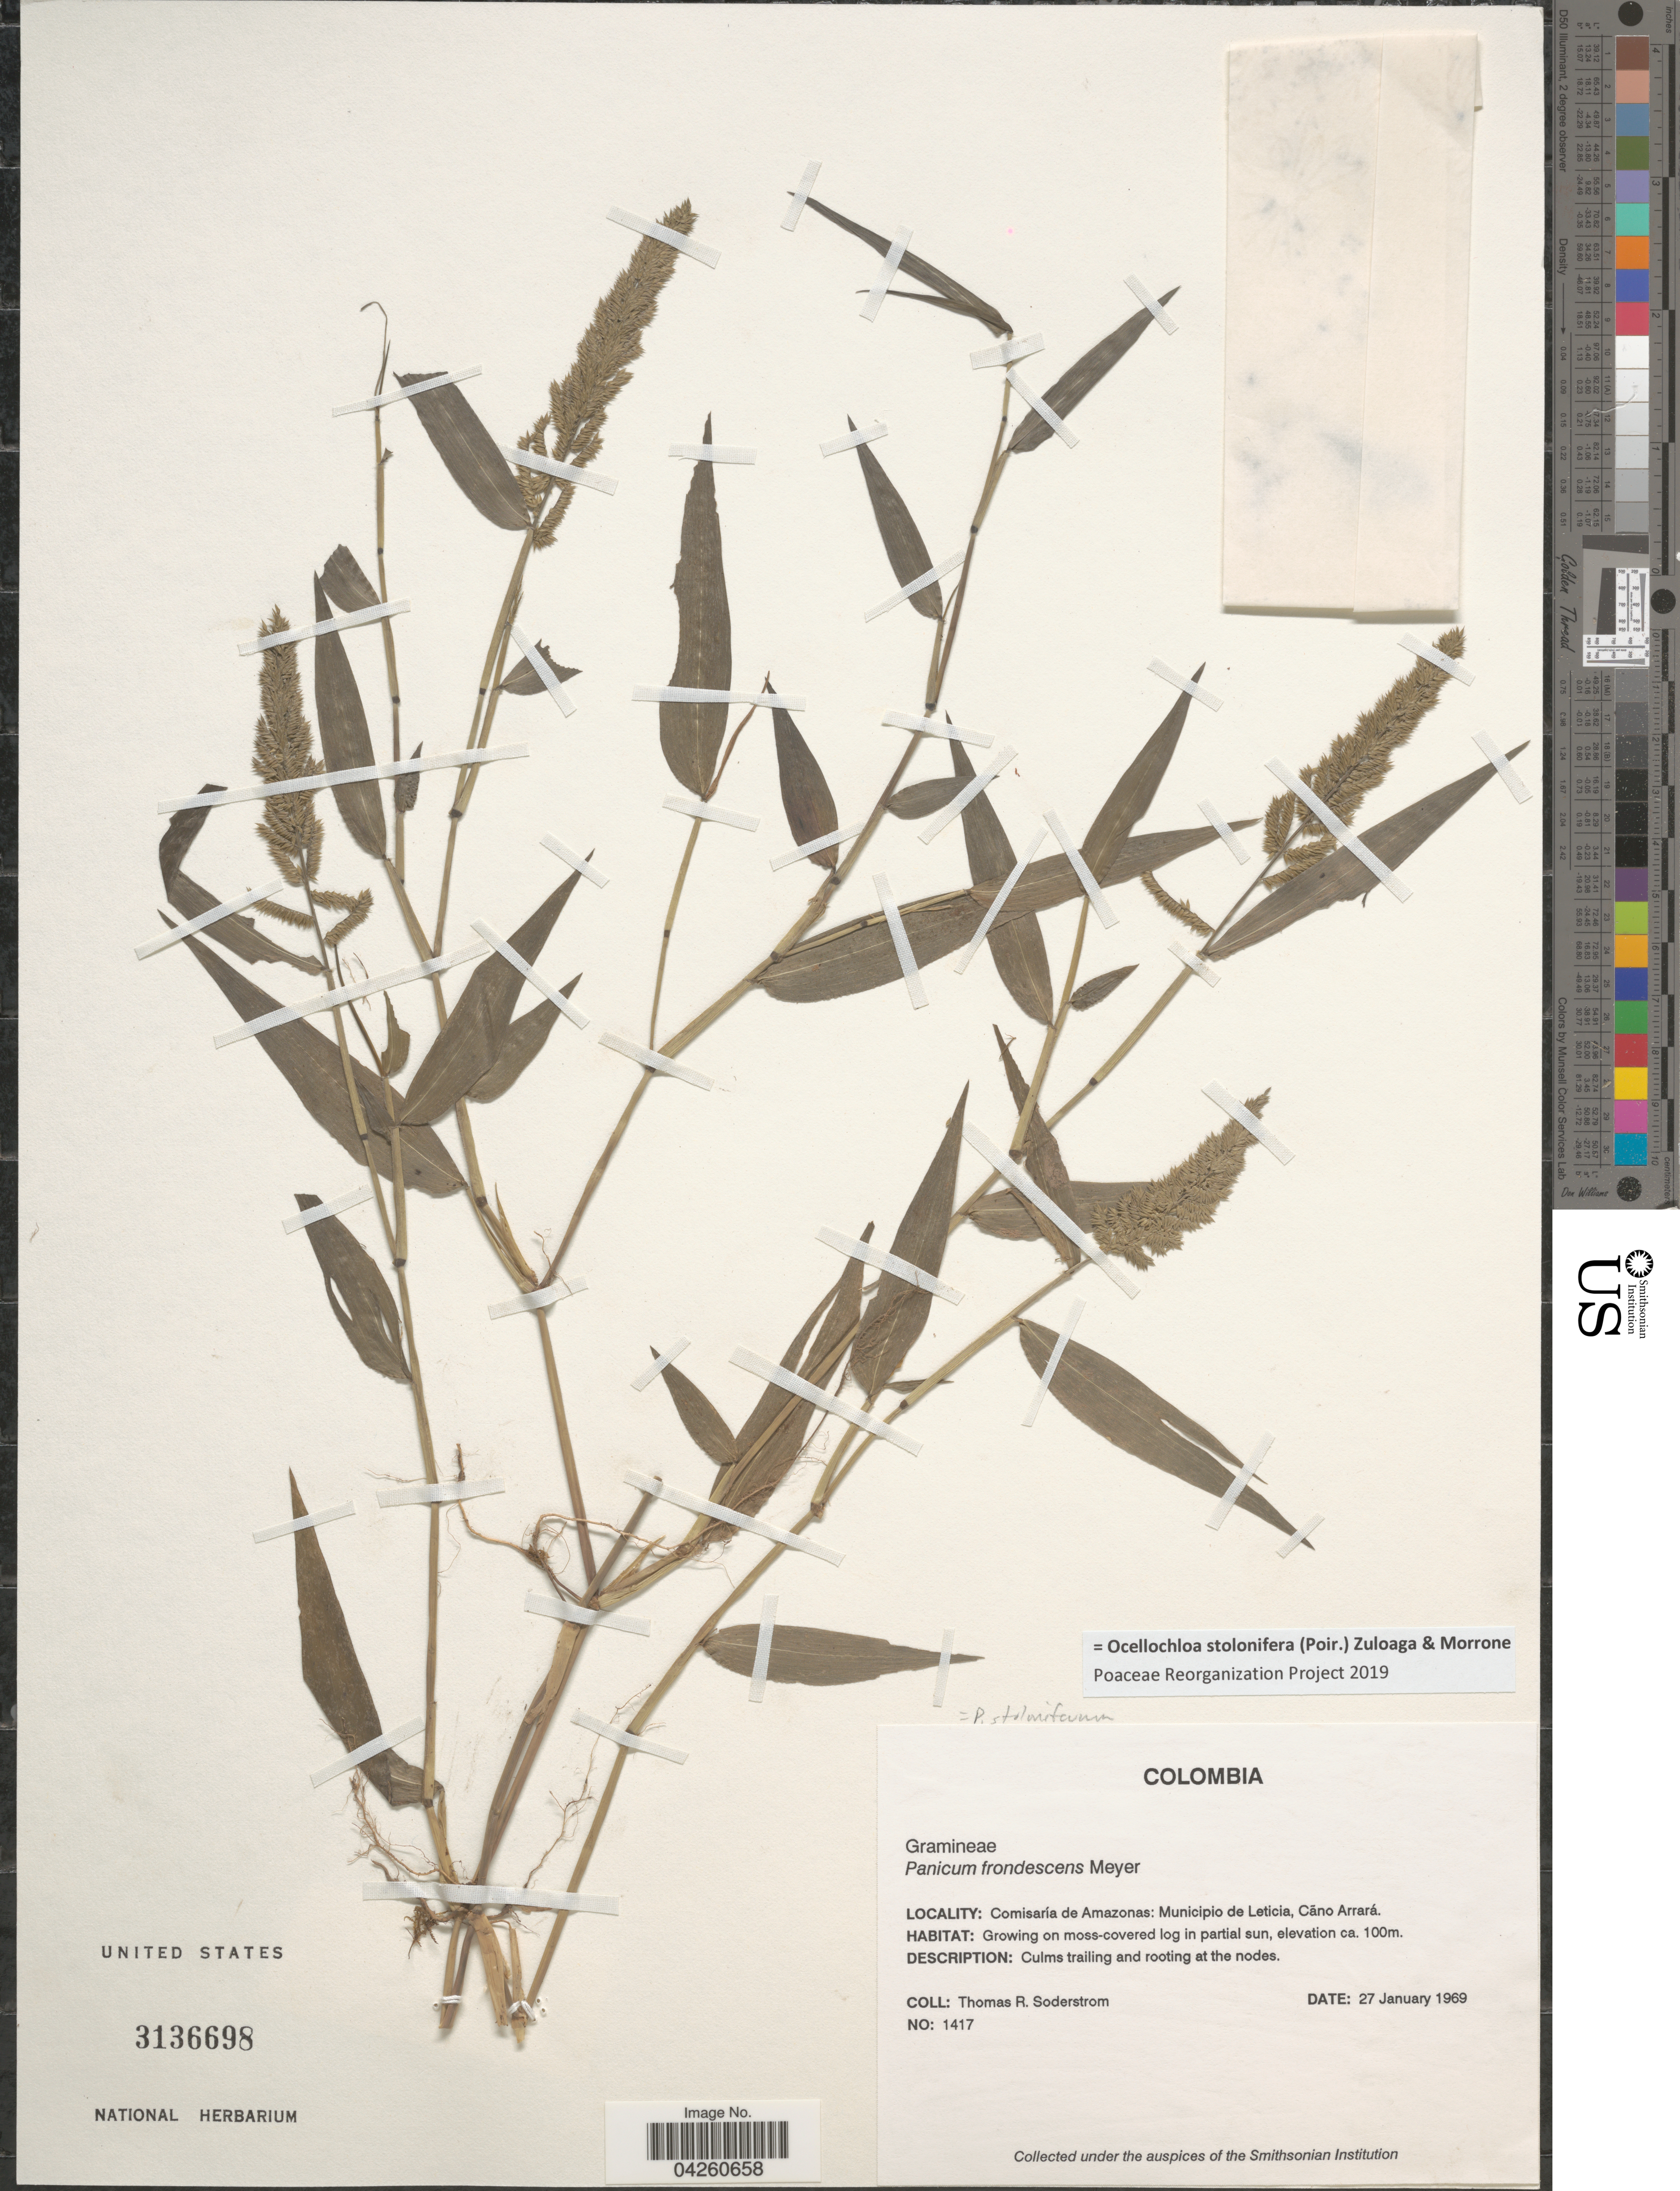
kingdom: Plantae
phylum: Tracheophyta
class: Liliopsida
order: Poales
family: Poaceae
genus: Ocellochloa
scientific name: Ocellochloa stolonifera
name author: (Poir.) Zuloaga & Morrone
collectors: T. R. Soderstrom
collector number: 1417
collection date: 1969-01-27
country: Colombia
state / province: Amazônas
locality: Comisaría de Amazonas: Municipio de Leticia, Cãno Arrará.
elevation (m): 100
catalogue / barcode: US 3136698